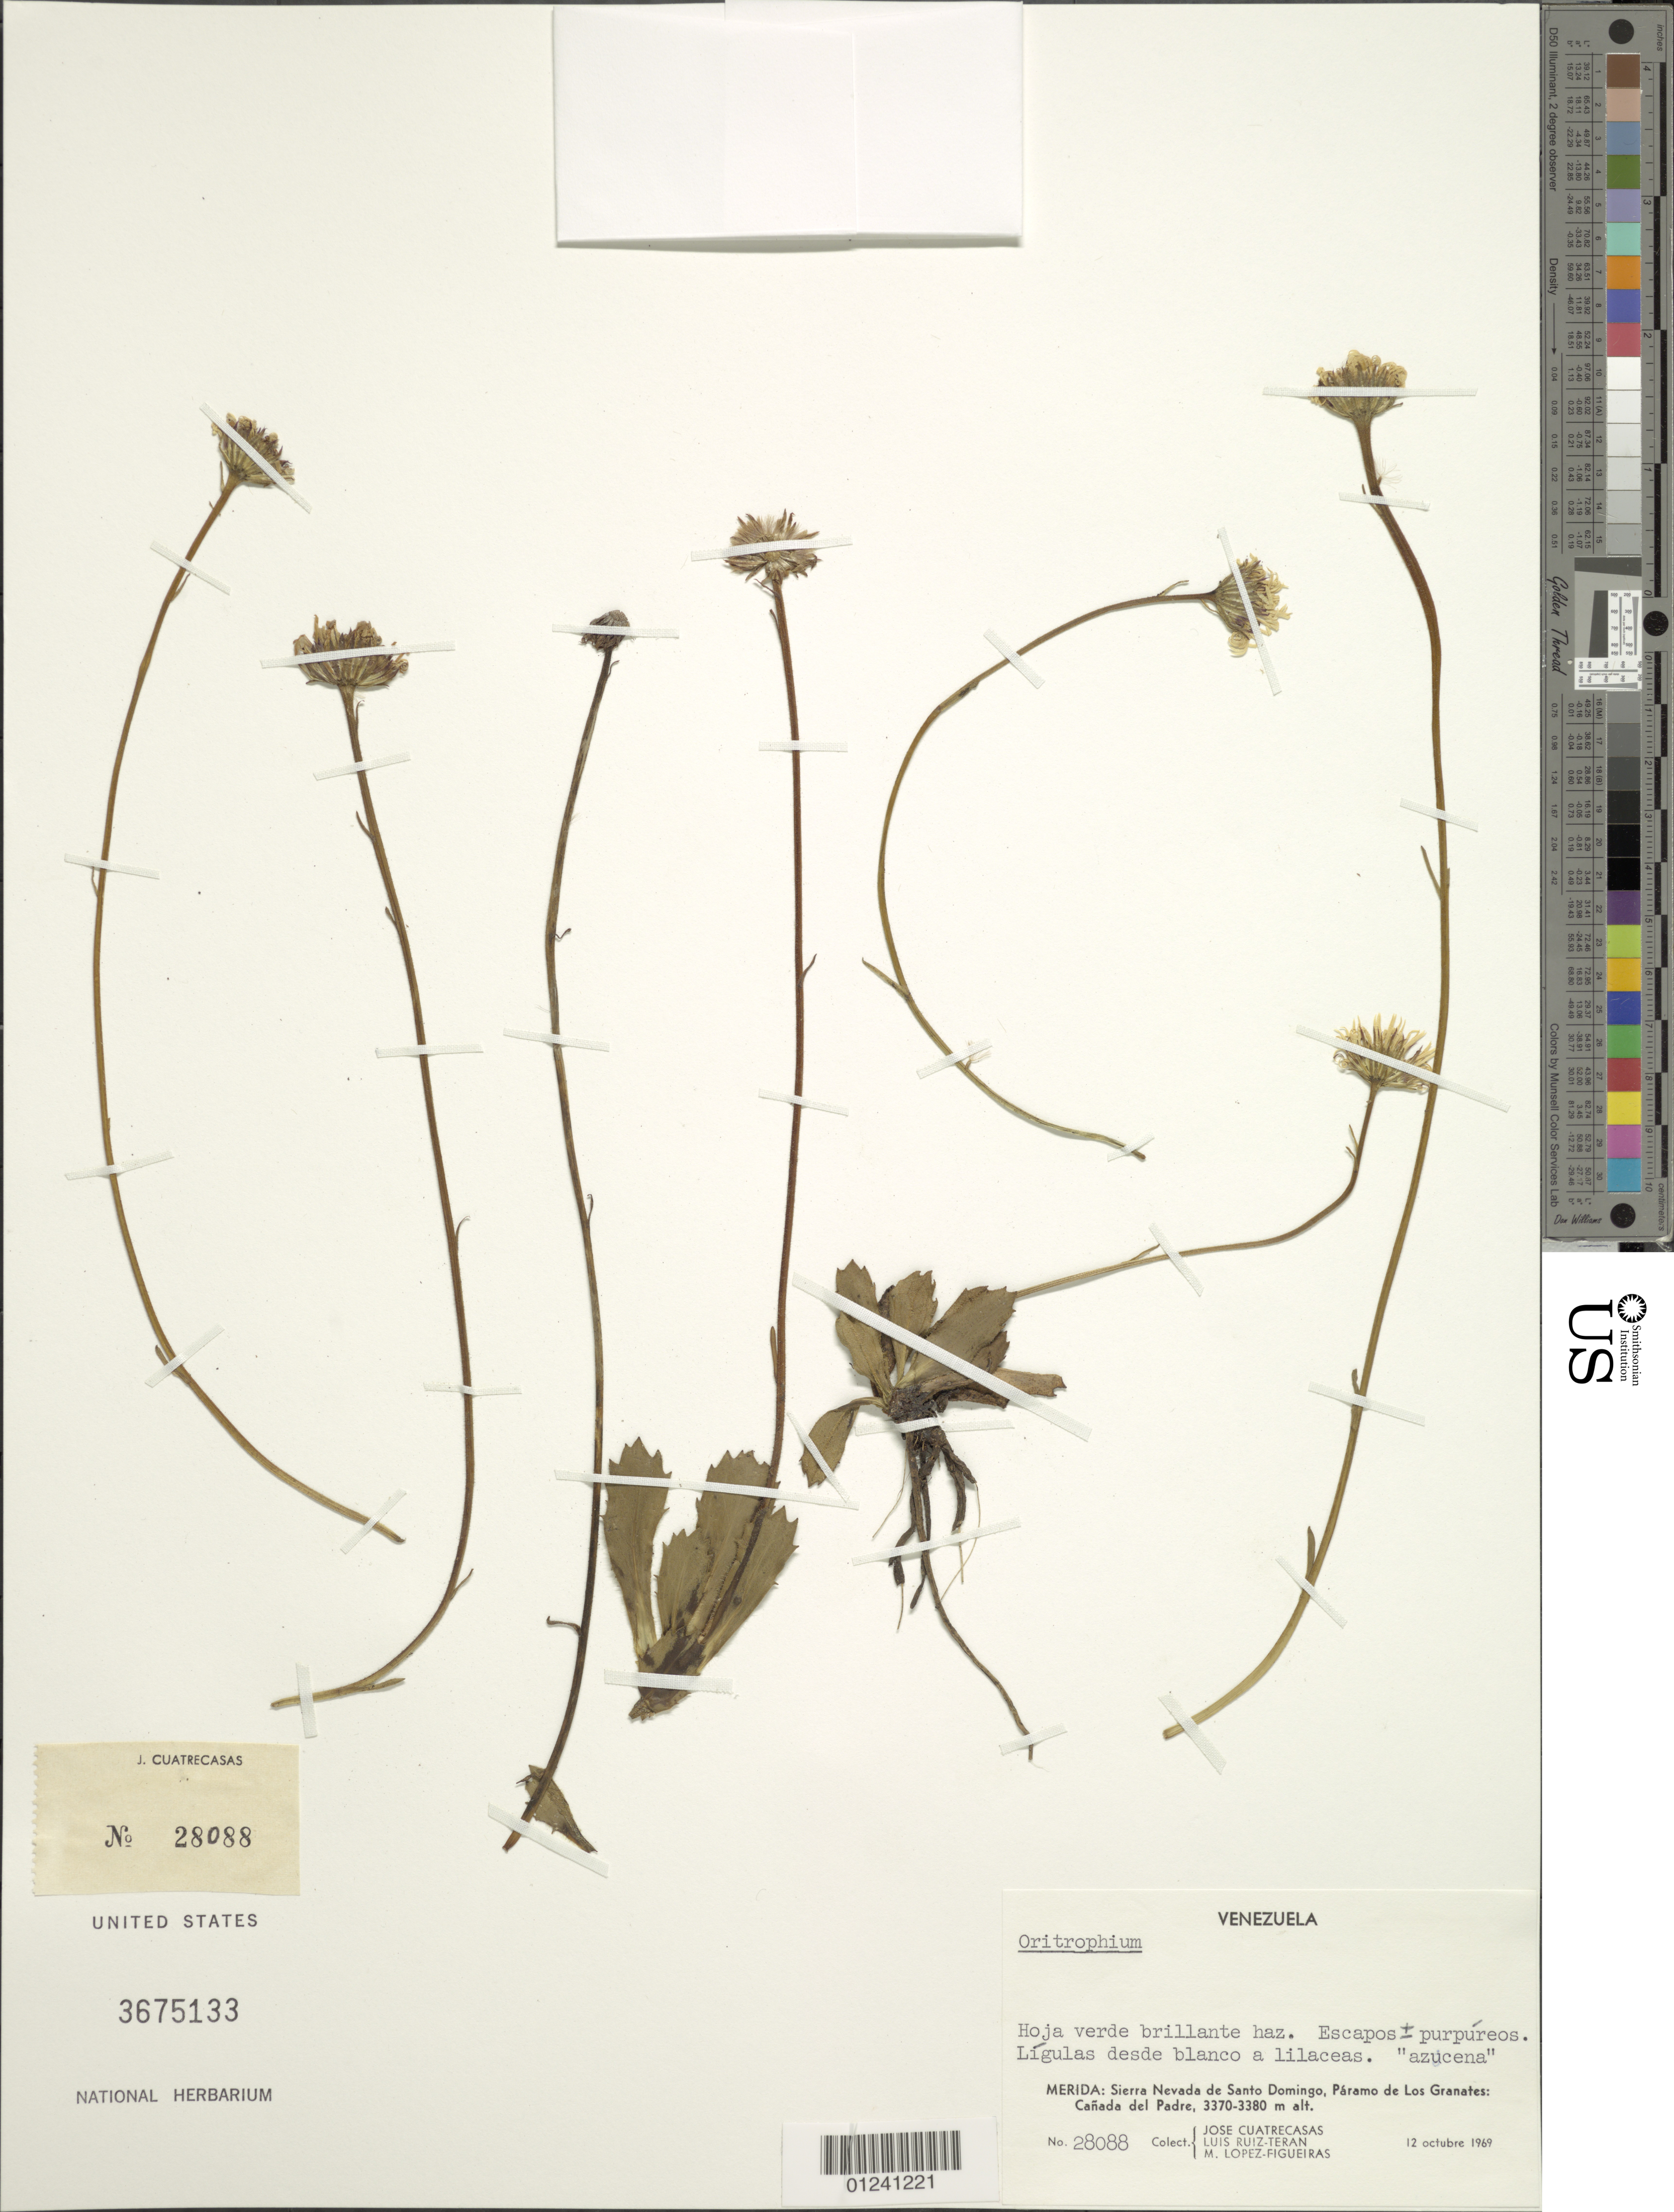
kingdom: Plantae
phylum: Tracheophyta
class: Magnoliopsida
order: Asterales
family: Asteraceae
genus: Oritrophium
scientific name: Oritrophium figueirasii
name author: Cuatrec.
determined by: Salomon, Luciana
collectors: J. Cuatrecasas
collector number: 28088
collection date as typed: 12 Oct 1969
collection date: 1969-10-12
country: Venezuela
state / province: Mérida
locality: Sierra Nevada de Santo Domingo, Páramo de Los Granates, Canada de Padre.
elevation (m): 3370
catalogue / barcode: US 3675133